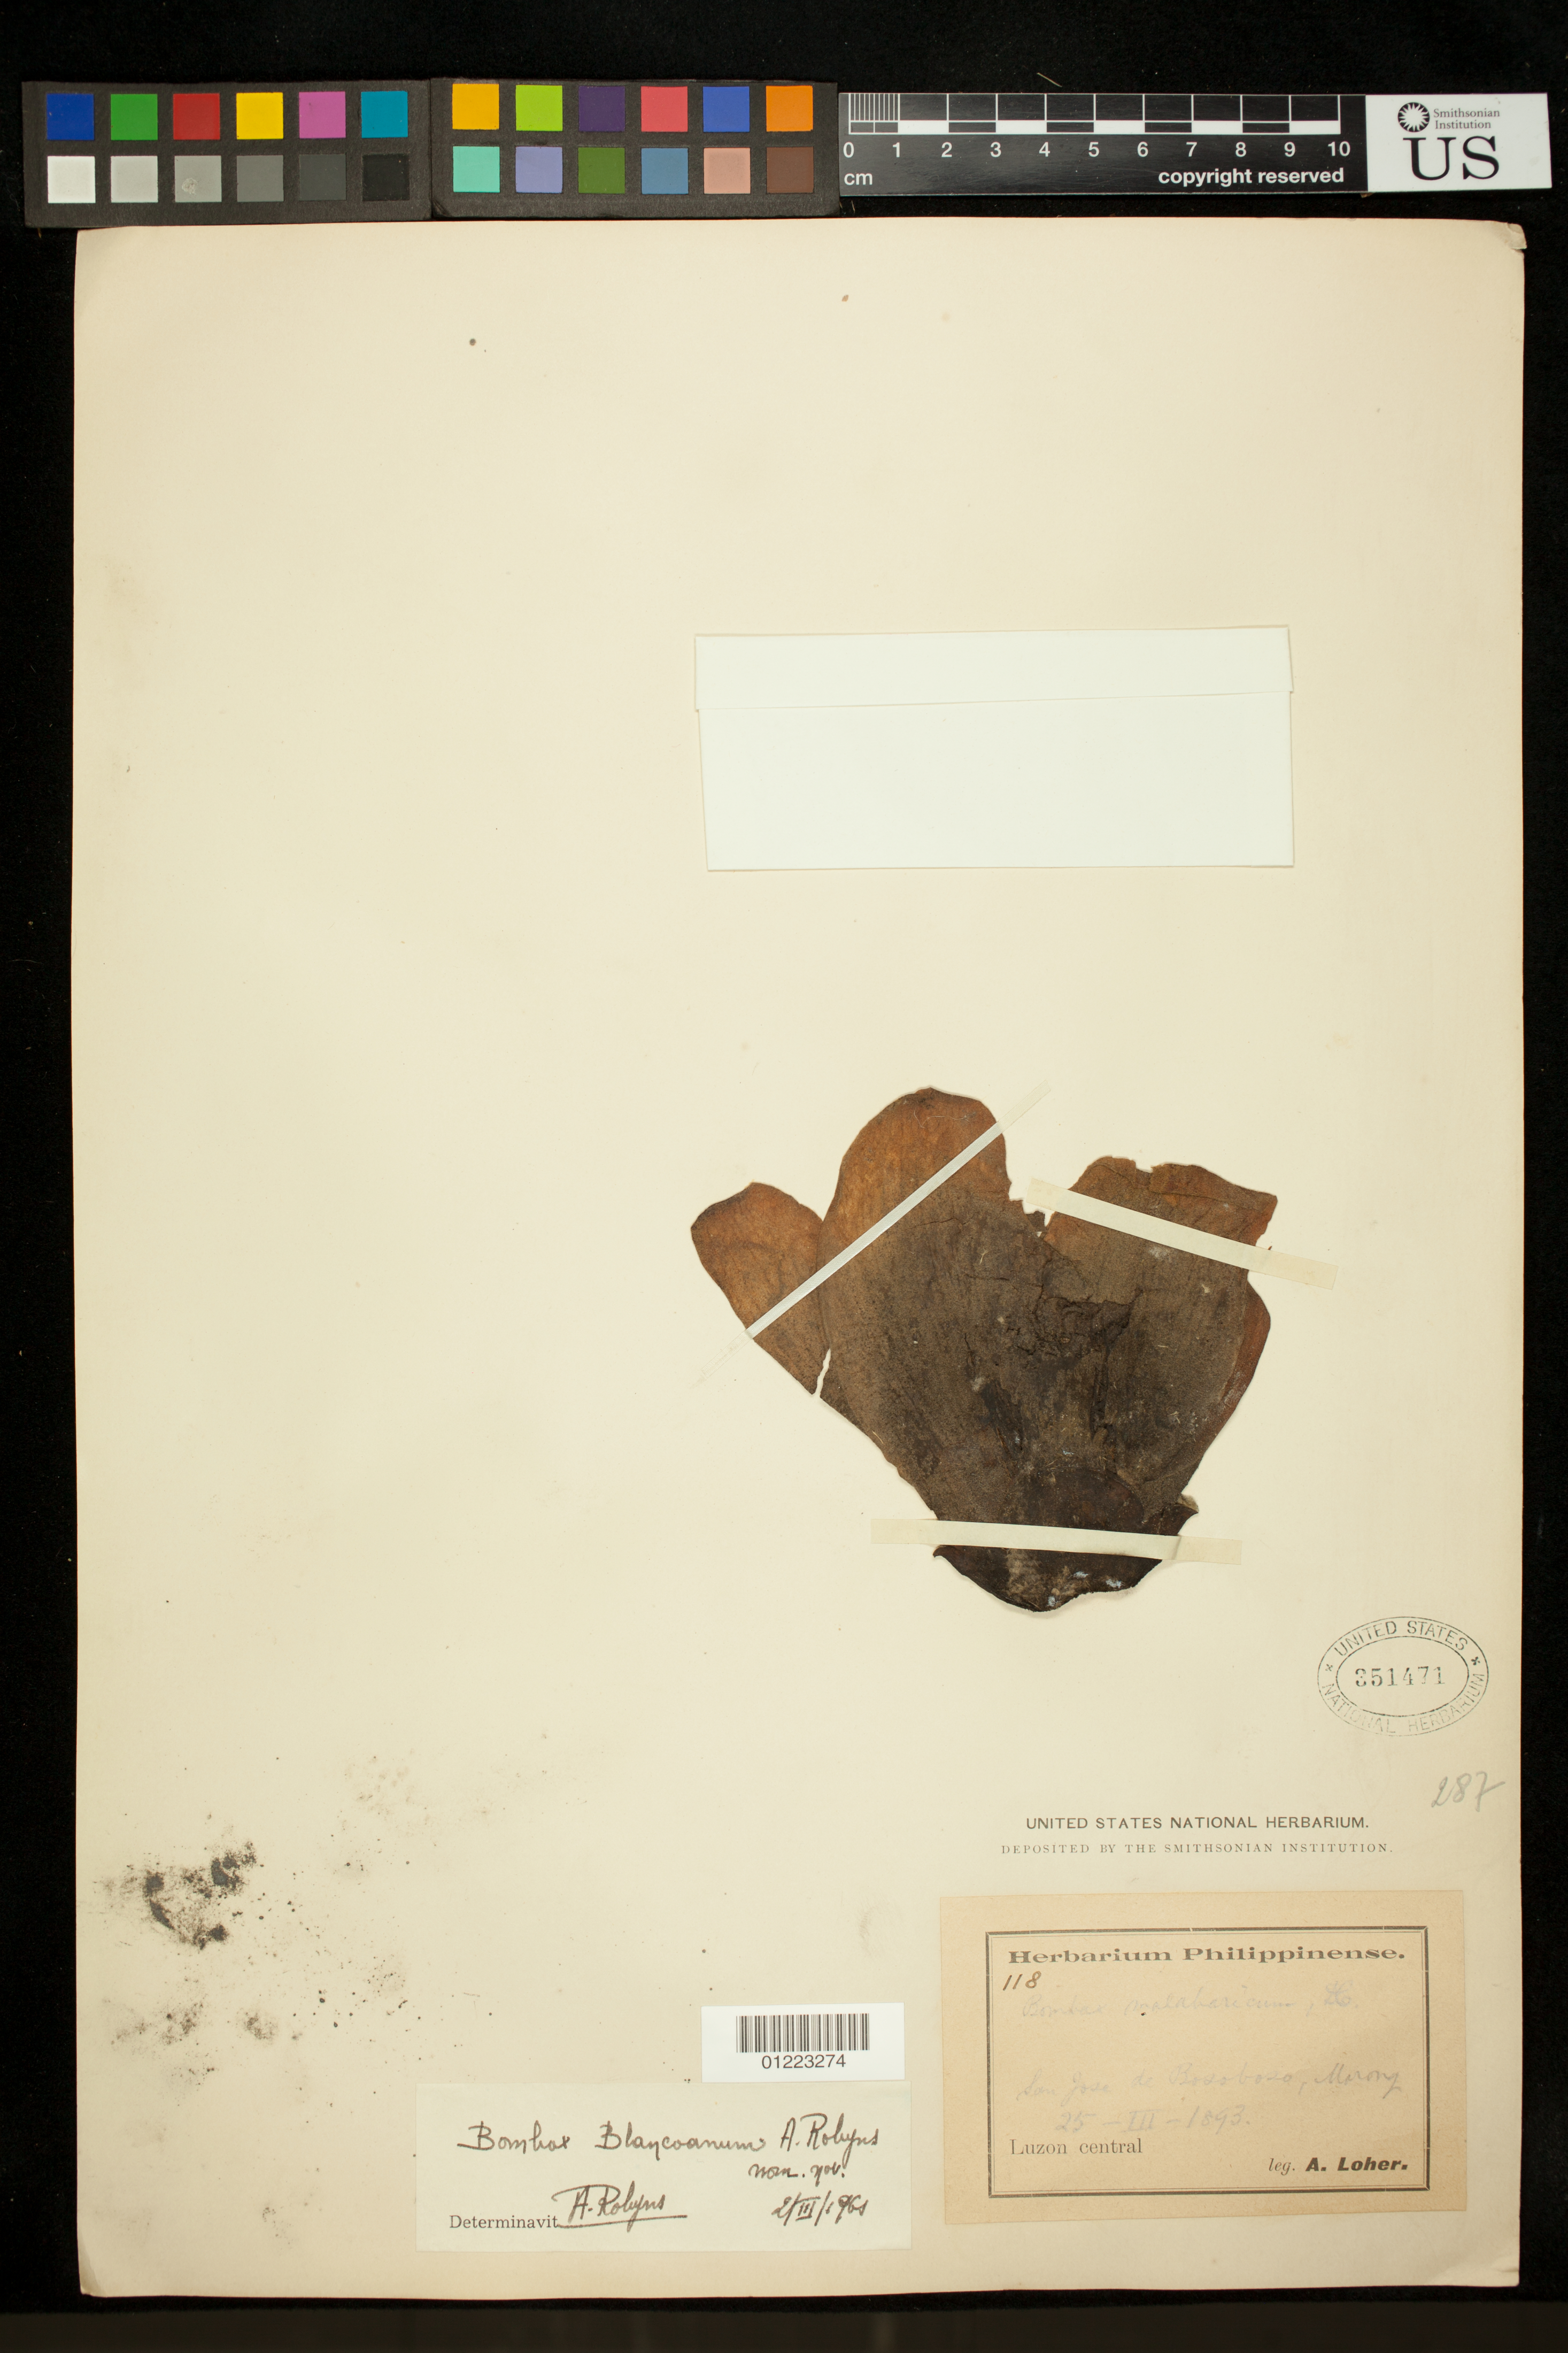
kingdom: Plantae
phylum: Tracheophyta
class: Magnoliopsida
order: Malvales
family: Malvaceae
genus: Bombax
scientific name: Bombax blancoanum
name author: A. Robyns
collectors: A. Loher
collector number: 118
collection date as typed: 1893-03-25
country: Philippines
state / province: Calabarzon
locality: San Jose de Bosoboso, Morong. Luzon central.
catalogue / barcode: US 351471